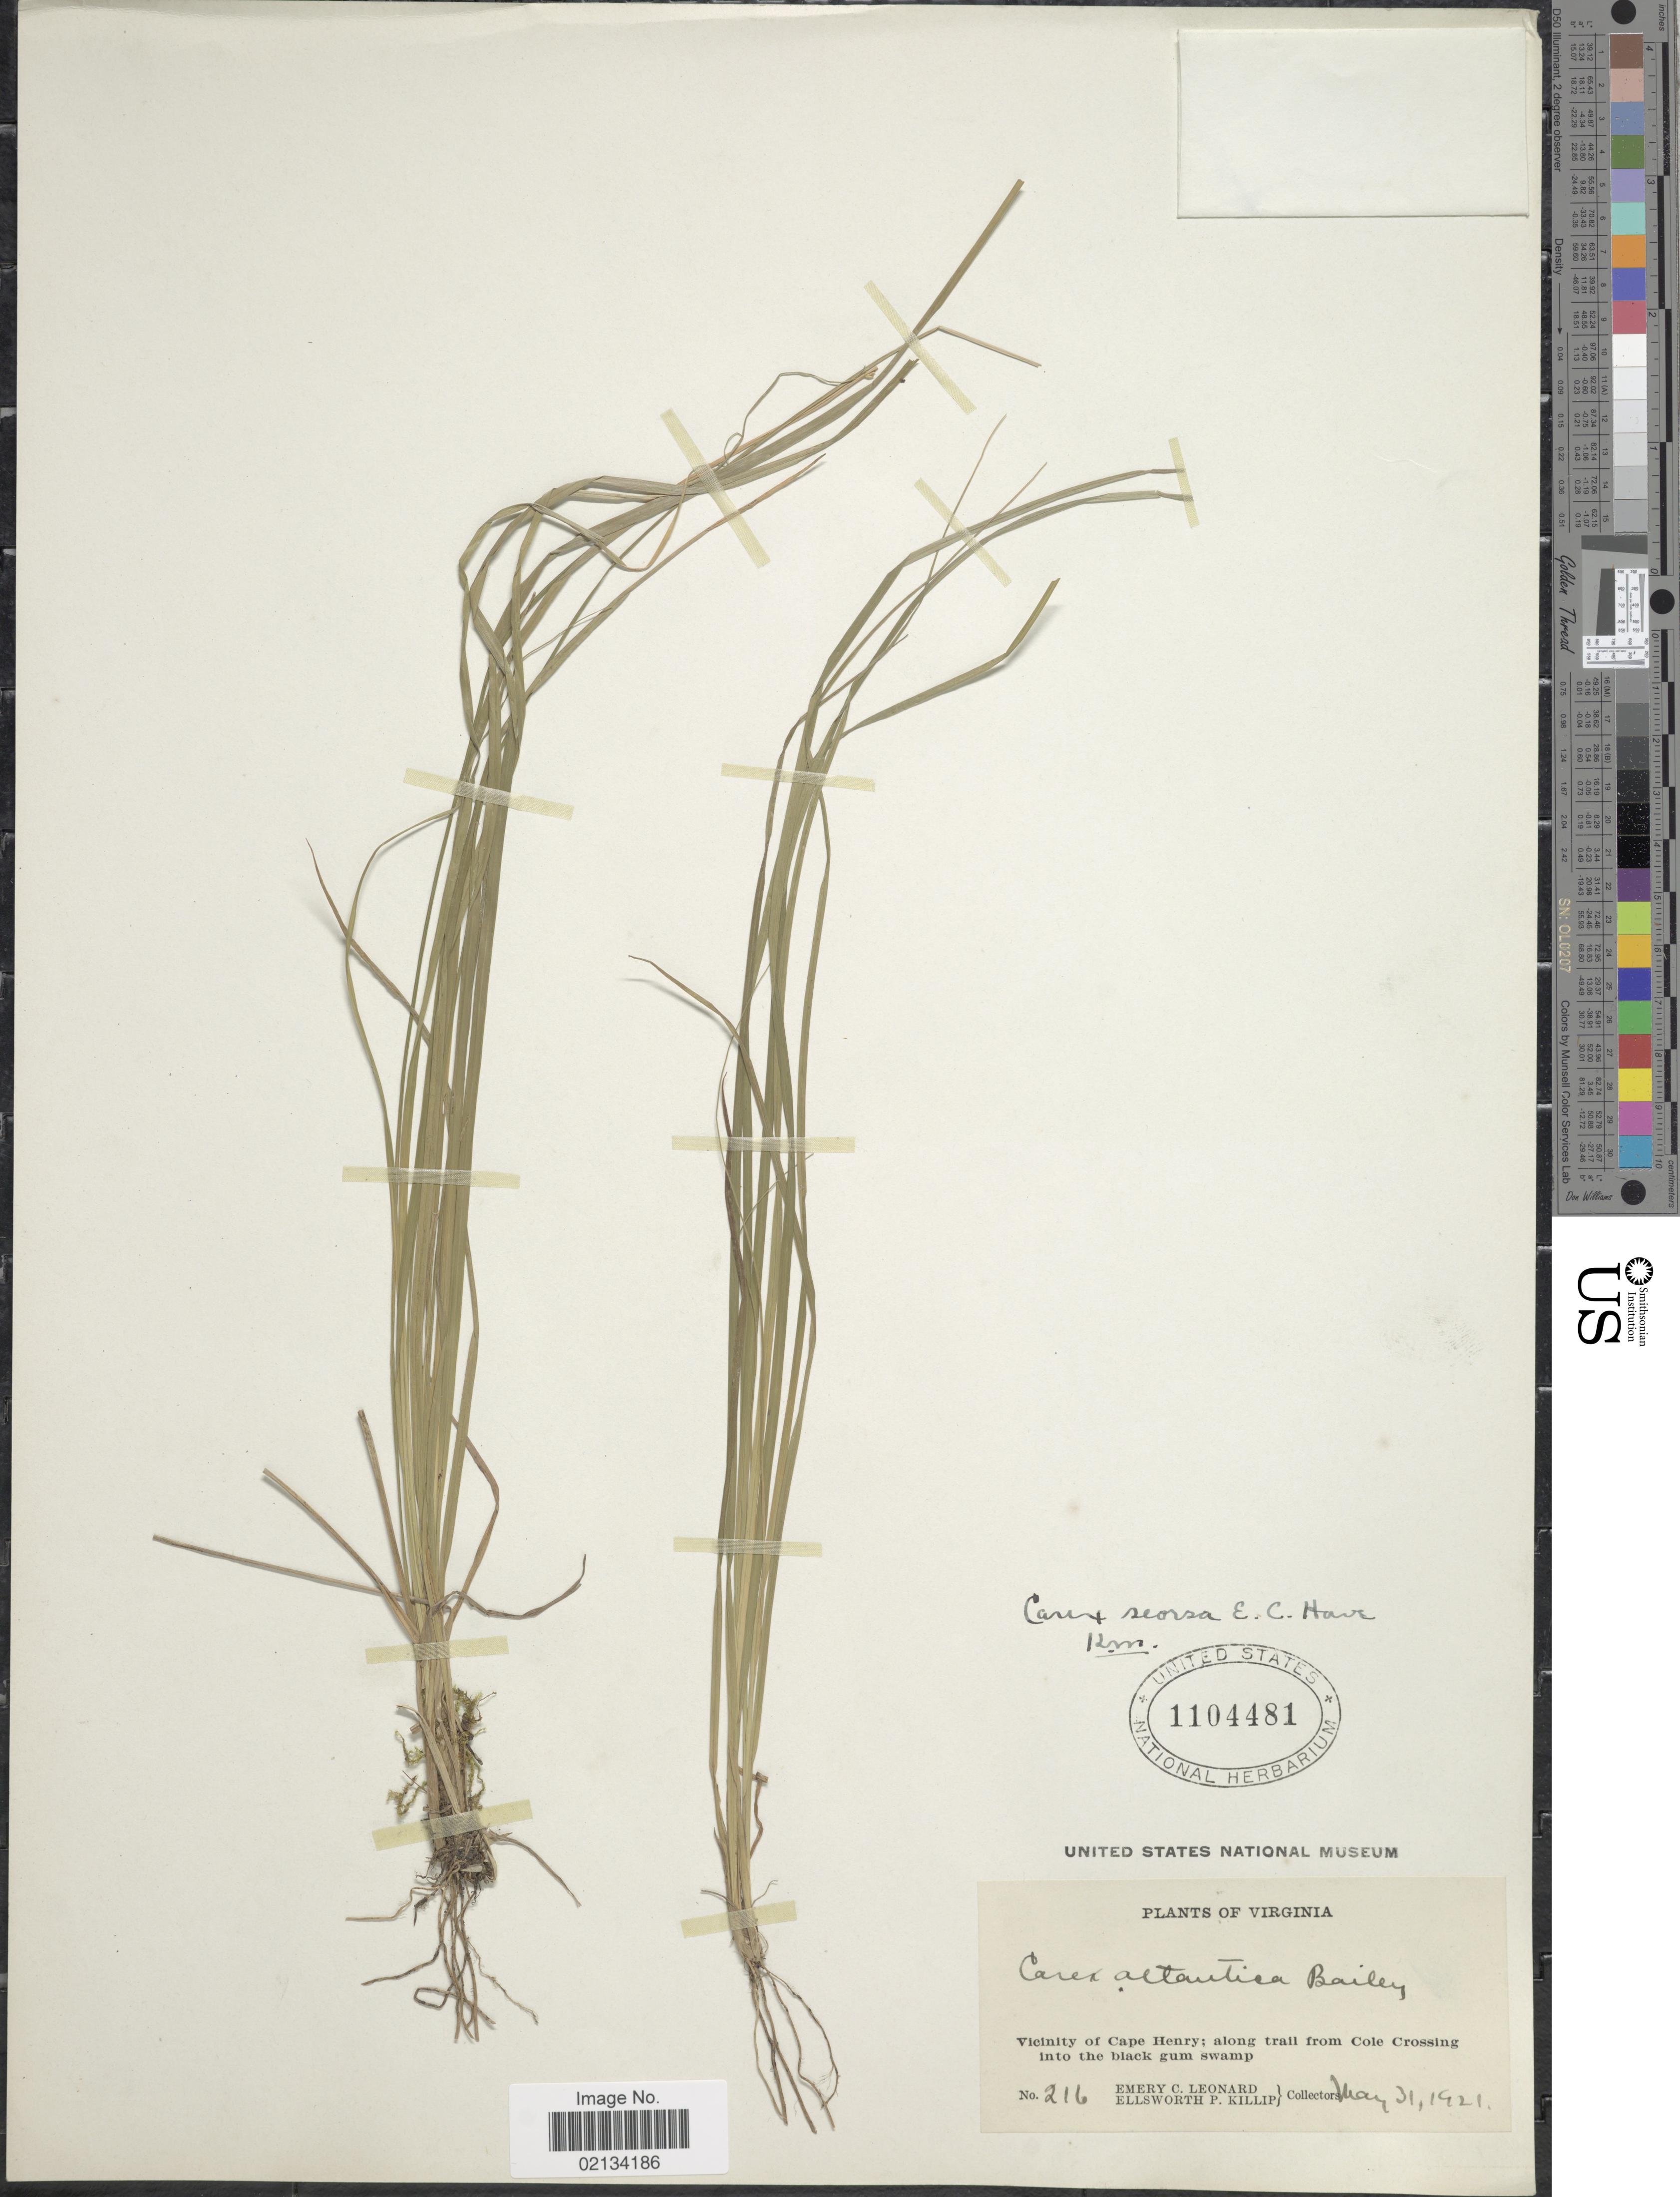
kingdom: Plantae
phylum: Tracheophyta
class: Liliopsida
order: Poales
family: Cyperaceae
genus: Carex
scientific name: Carex seorsa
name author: Howe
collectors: E. C. Leonard & E. P. Killip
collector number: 216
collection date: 1921-05-31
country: United States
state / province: Virginia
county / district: City of Virginia Beach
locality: Vicinity of Cape Henry; along trail from Cole Crossing into the black gum swamp.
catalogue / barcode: US 1104481